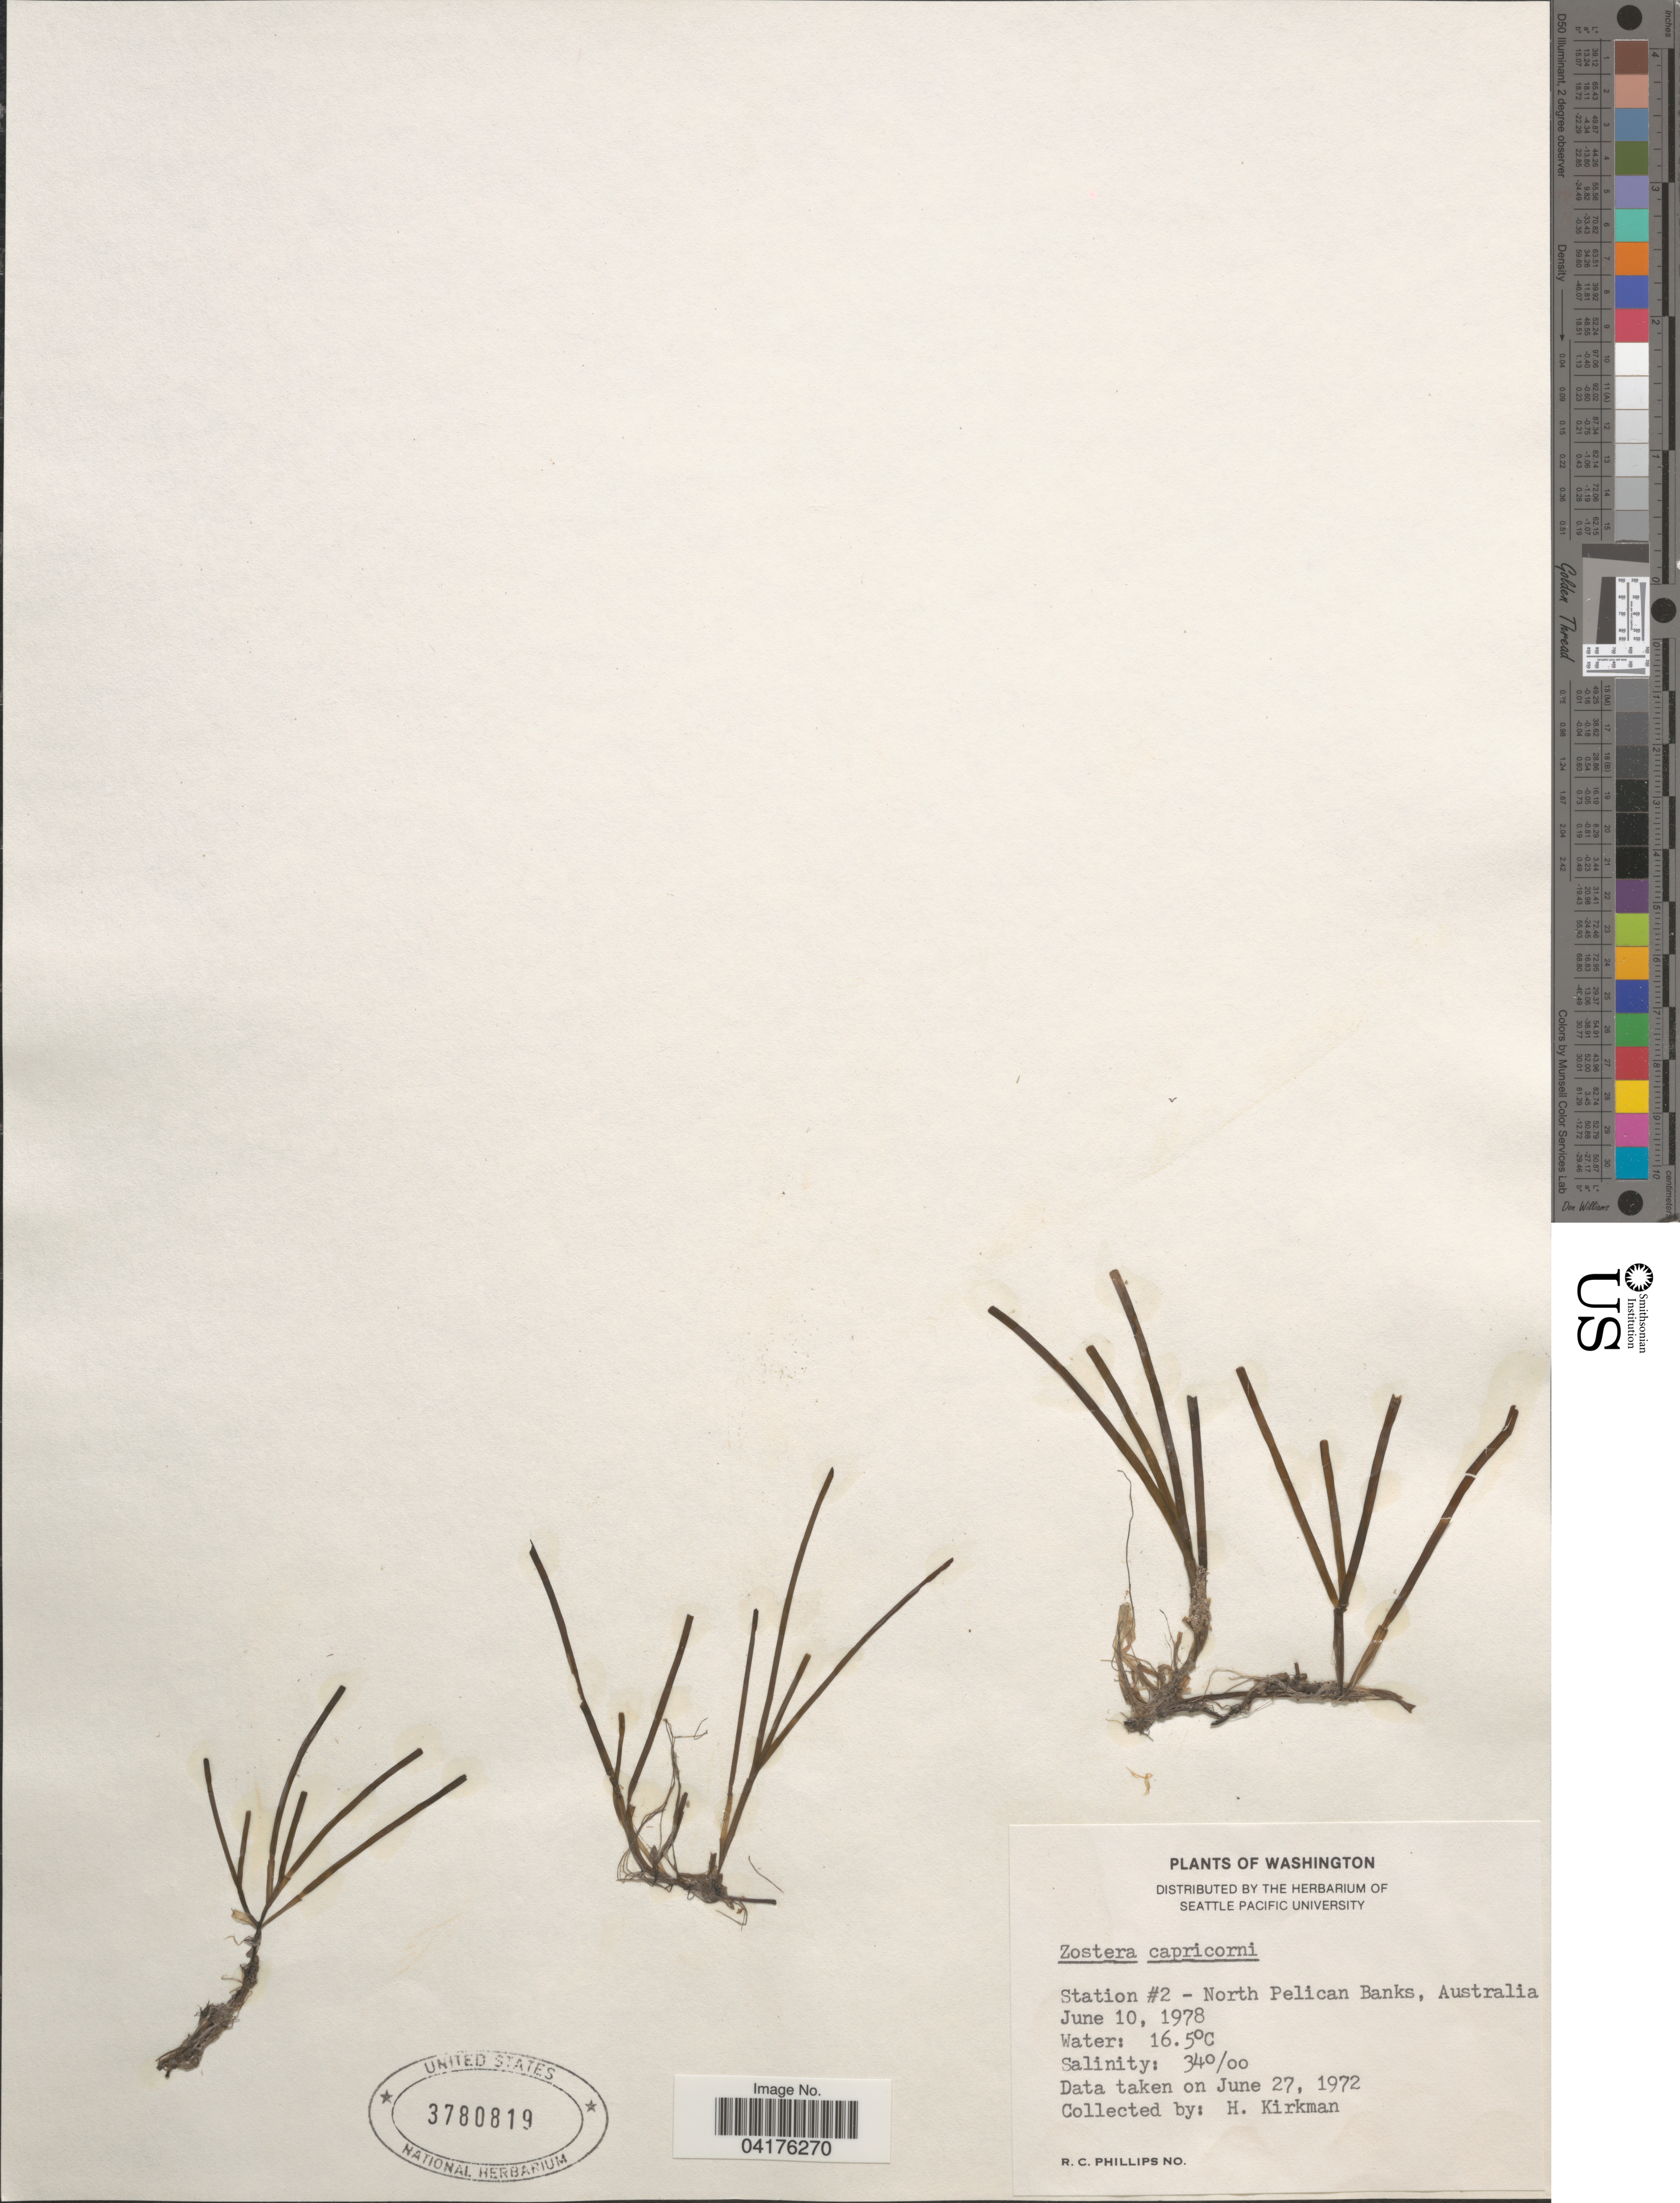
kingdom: Plantae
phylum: Tracheophyta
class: Liliopsida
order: Alismatales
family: Zosteraceae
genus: Zostera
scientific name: Zostera capricorni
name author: Asch.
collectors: H. Kirkman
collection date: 1978-06-10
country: Australia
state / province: Queensland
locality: Station #2 - North Pelican Banks.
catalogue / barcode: US 3780819